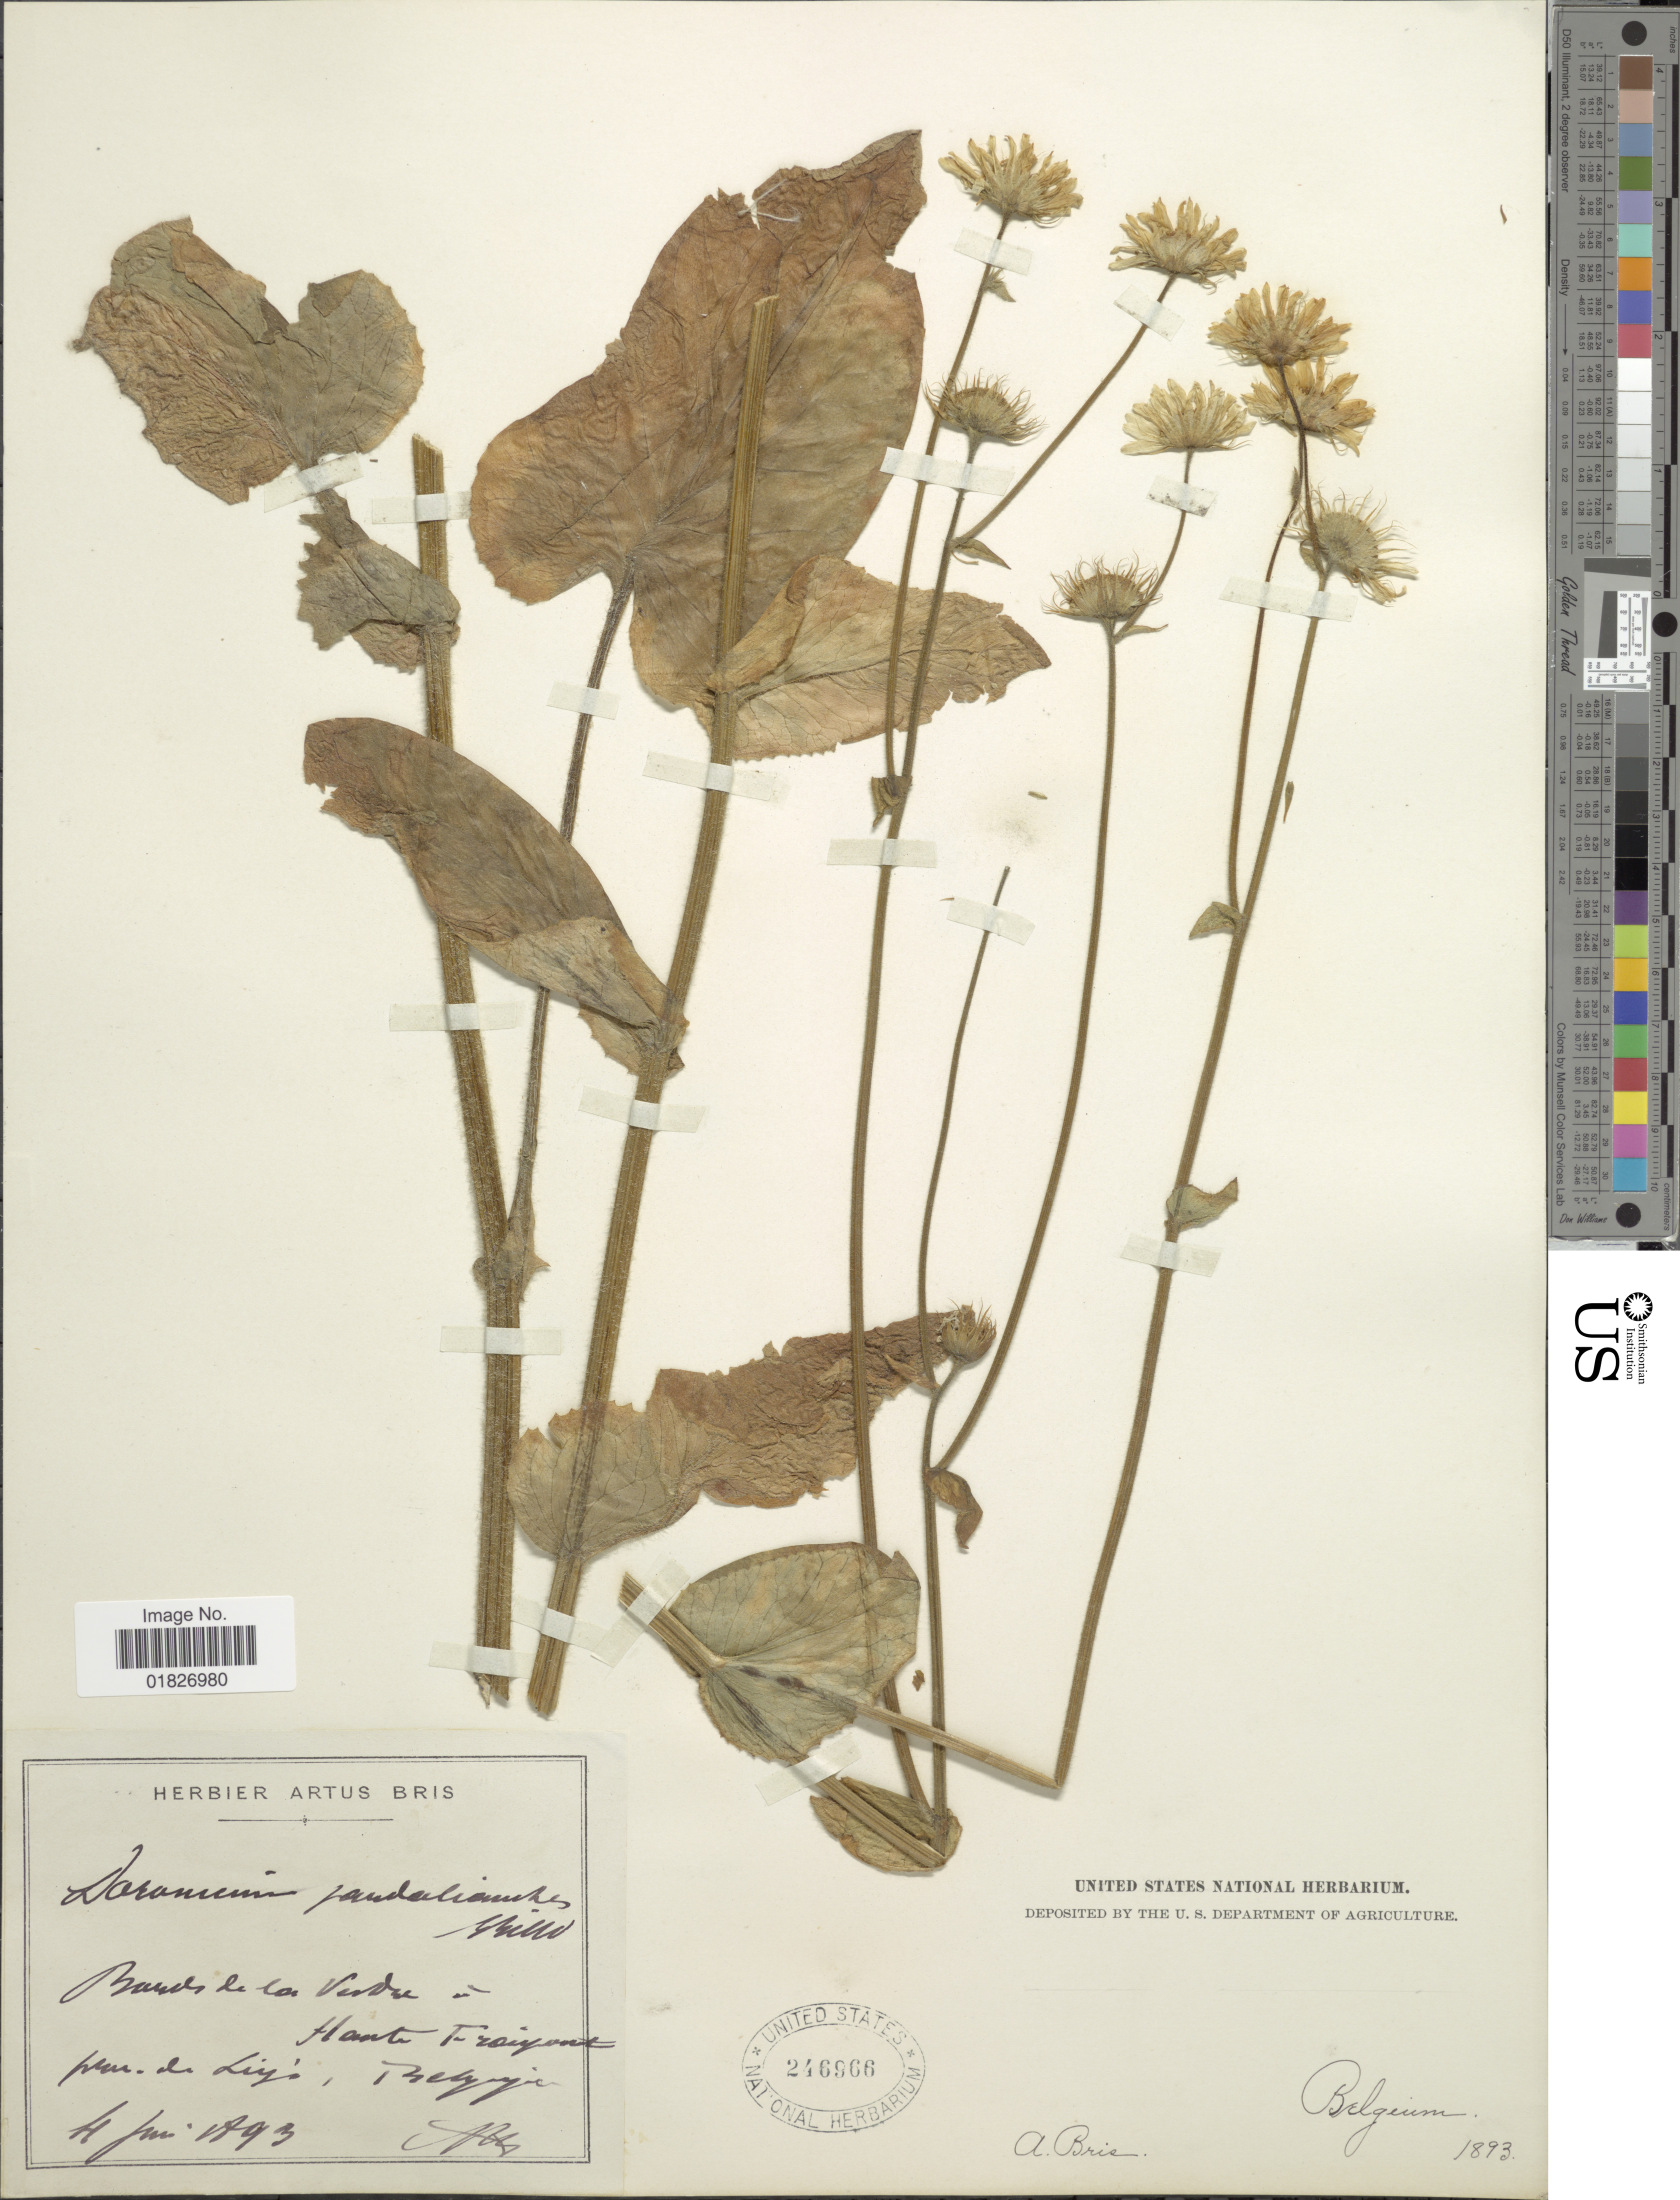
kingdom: Plantae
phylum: Tracheophyta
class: Magnoliopsida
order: Asterales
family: Asteraceae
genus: Doronicum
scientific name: Doronicum pardalianches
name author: L.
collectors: Bris, A.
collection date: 1893-06-04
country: Belgium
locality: Bords de la Verde, Haute Fraipont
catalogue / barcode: US 246966